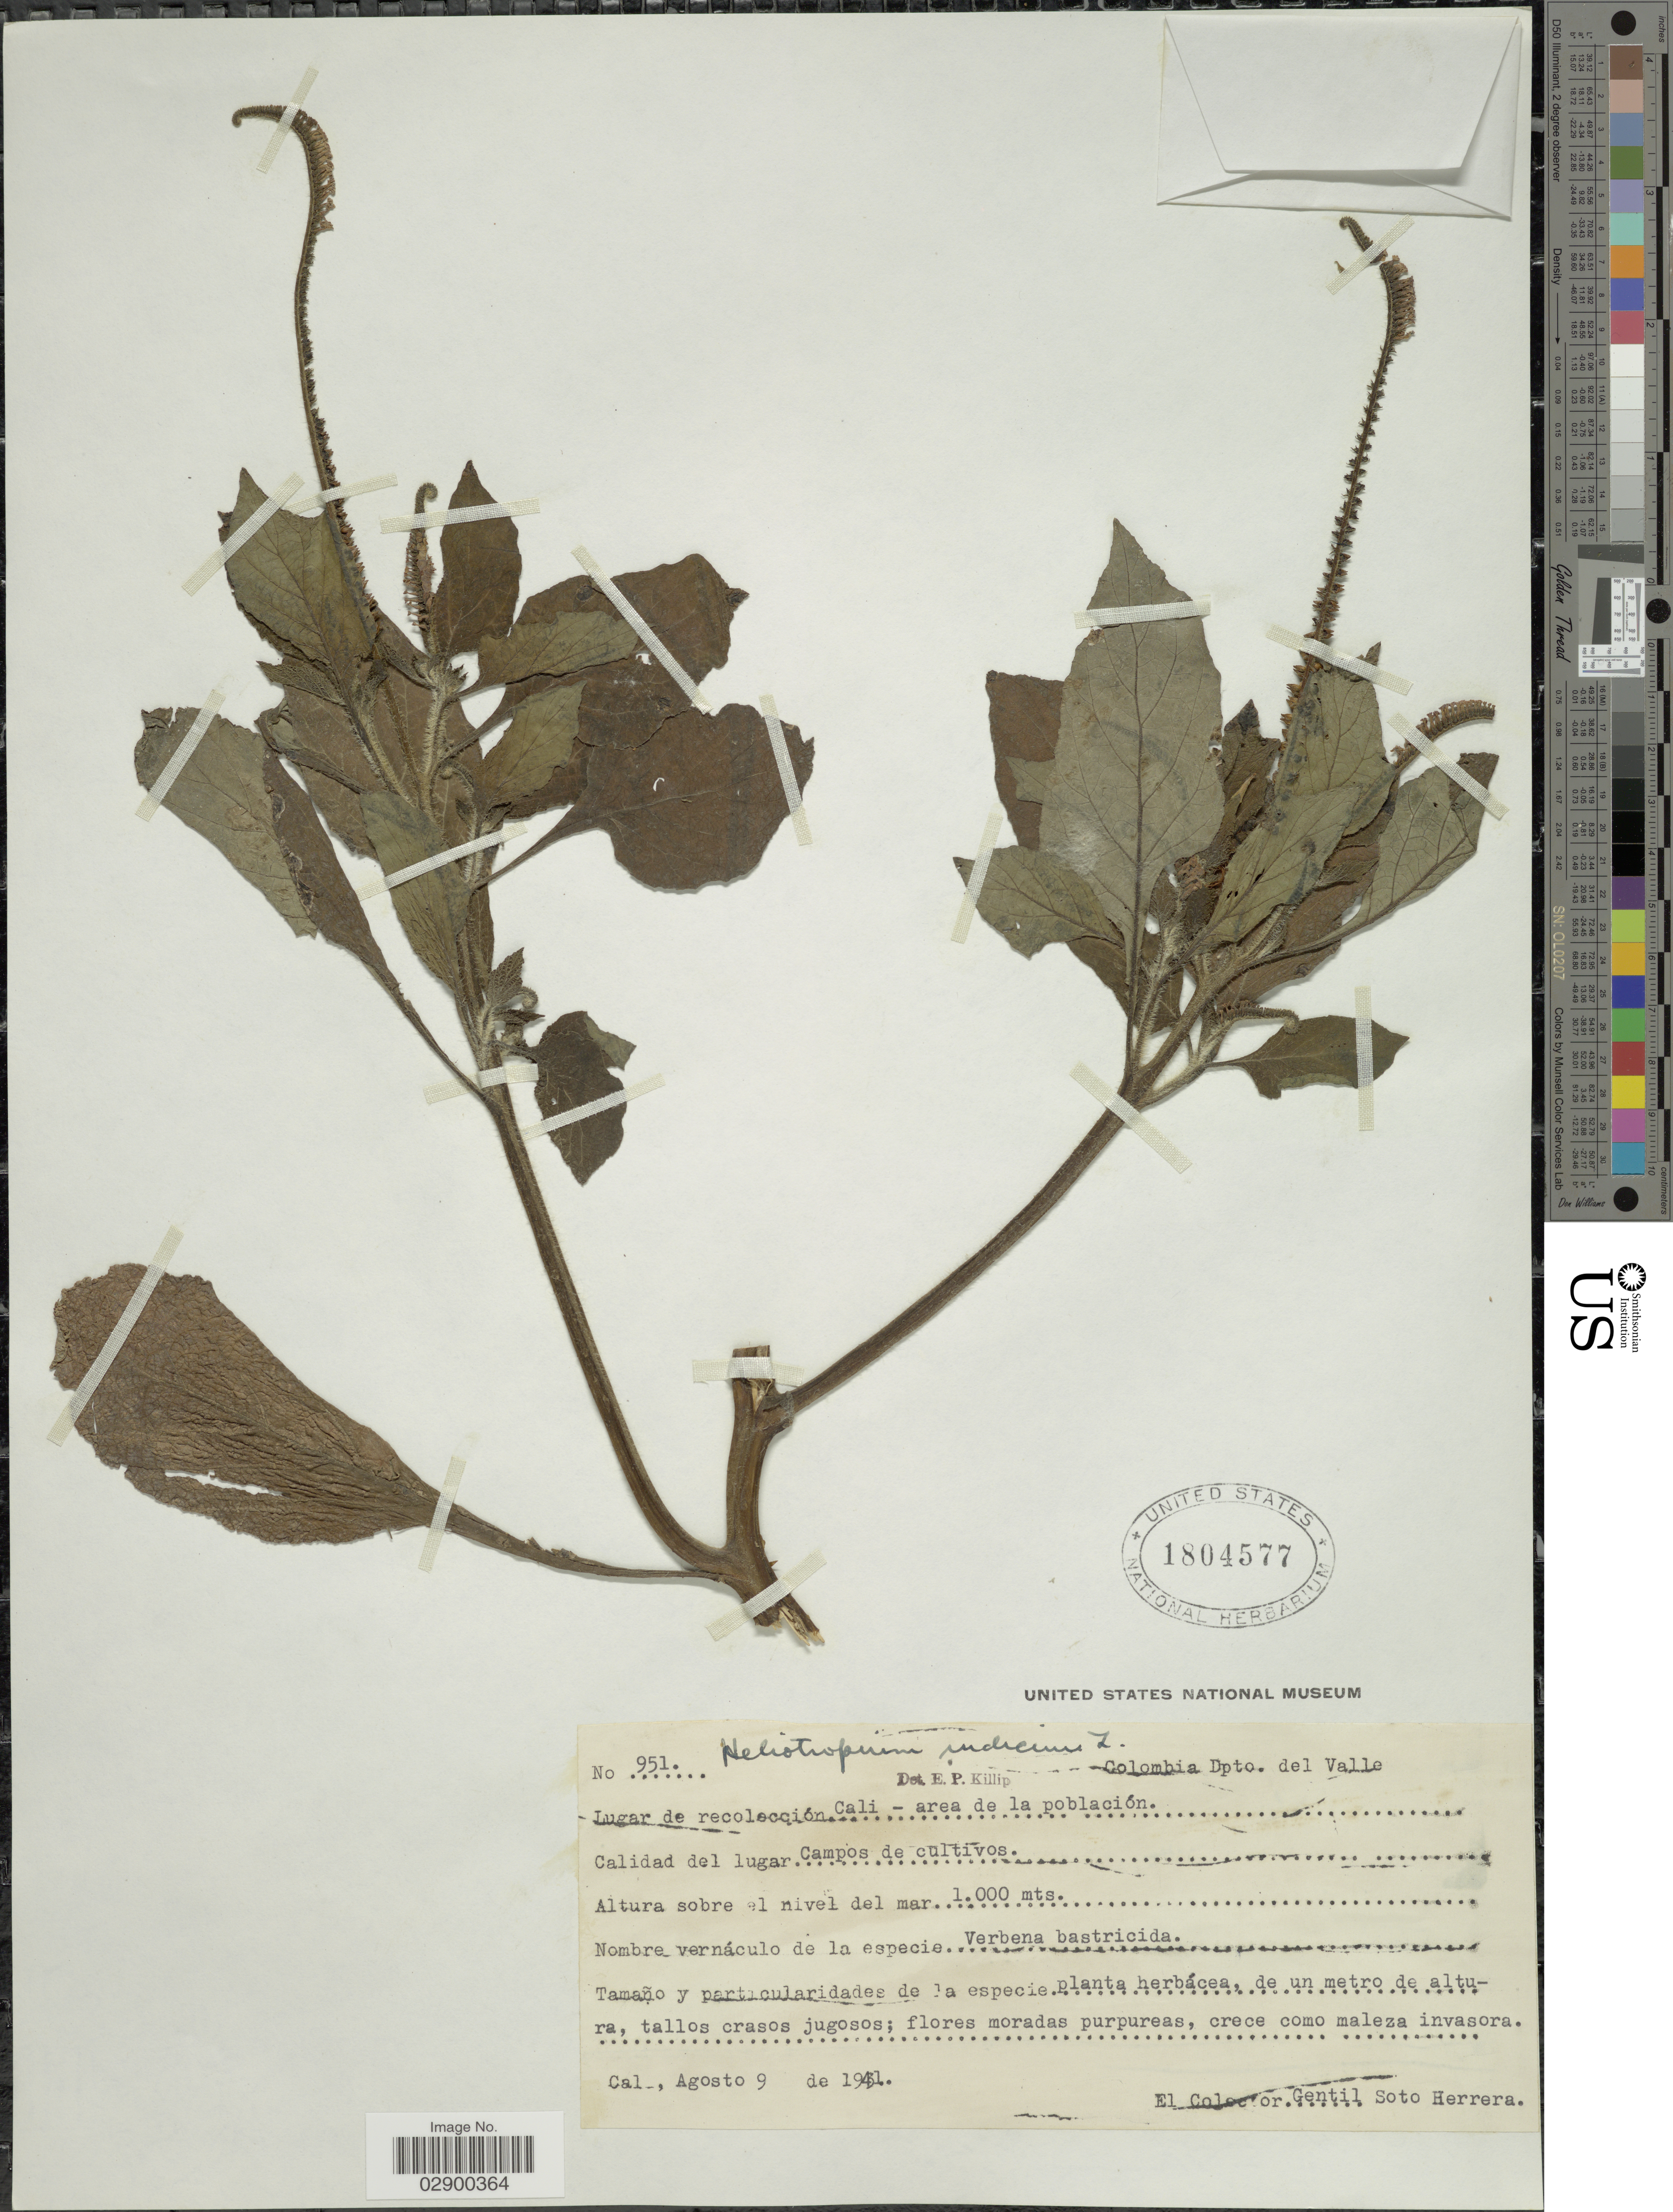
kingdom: Plantae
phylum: Tracheophyta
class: Magnoliopsida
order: Boraginales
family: Heliotropiaceae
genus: Heliotropium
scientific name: Heliotropium indicum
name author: L.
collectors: G. Soto Herrera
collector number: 951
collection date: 1941-08-09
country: Colombia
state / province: Valle del Cauca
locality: Dpto. del Valle, Cali-area de la población.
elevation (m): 1000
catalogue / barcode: US 1804577